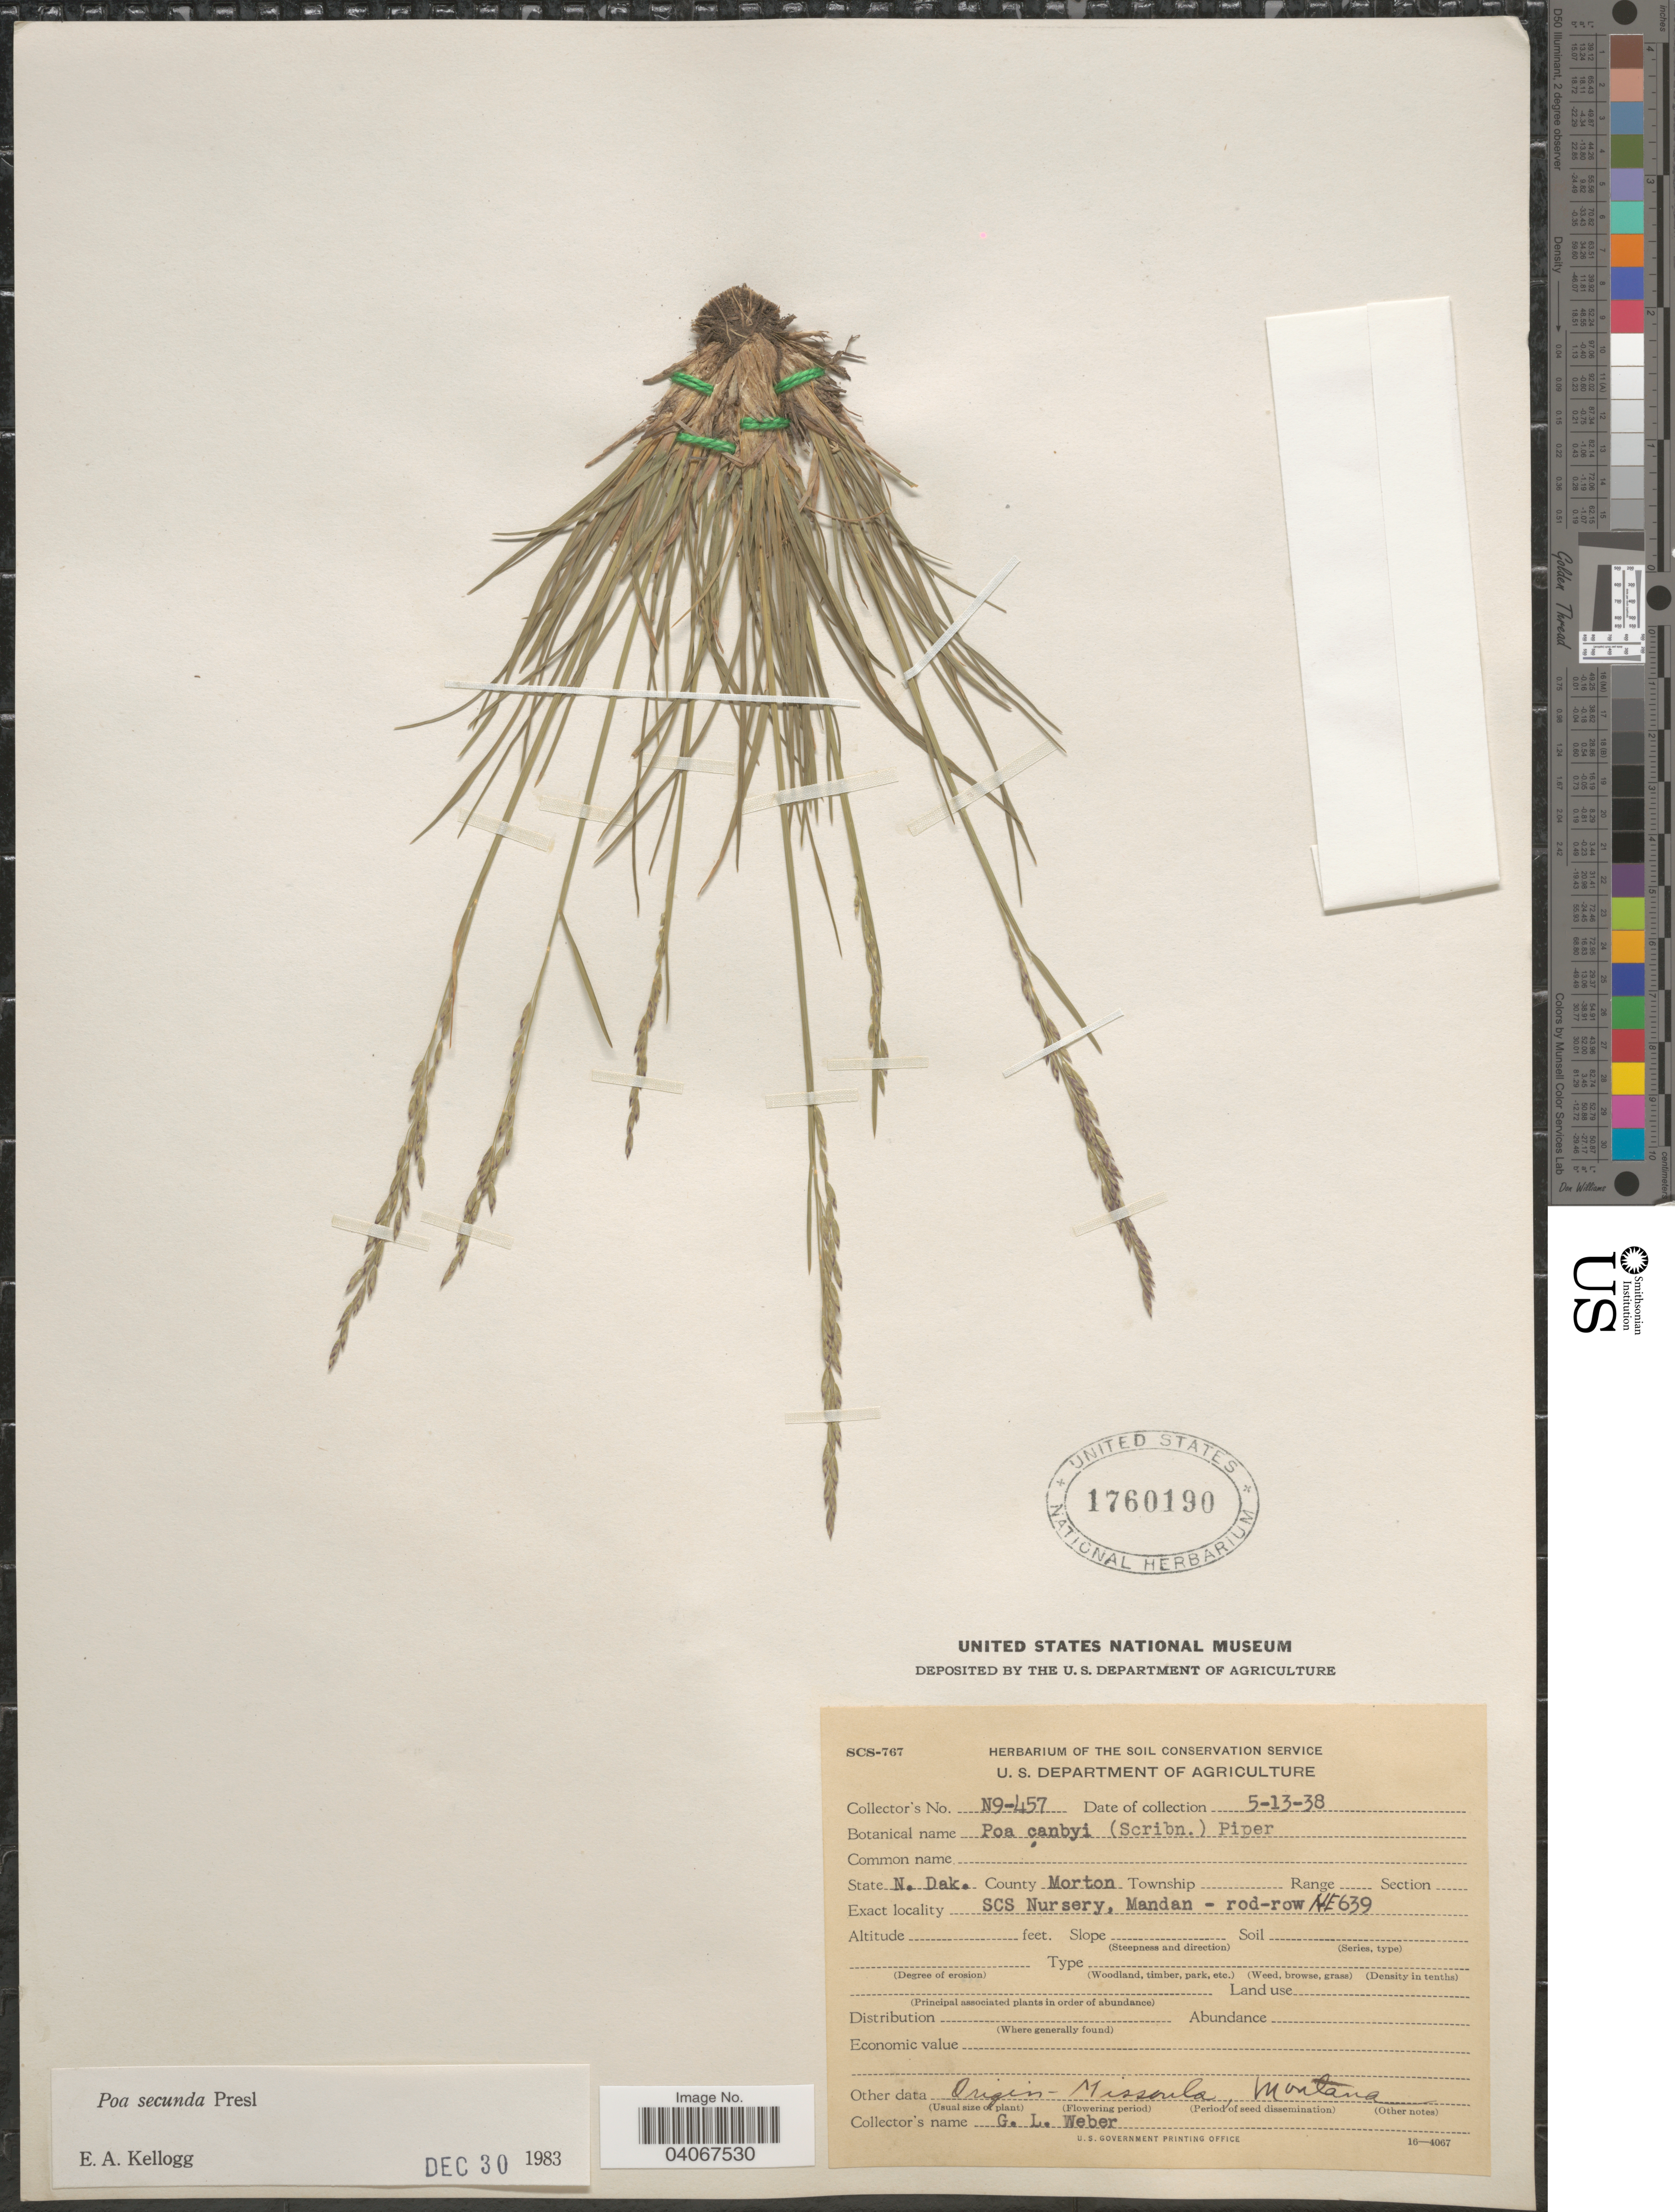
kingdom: Plantae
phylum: Tracheophyta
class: Liliopsida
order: Poales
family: Poaceae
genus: Poa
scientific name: Poa secunda subsp. secunda var. secunda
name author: J. Presl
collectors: G. Weber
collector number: N9-457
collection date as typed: Transcribed d/m/y: 13/5/38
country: United States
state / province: North Dakota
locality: County Morton. SCS Nursery, Mandan - rod-row NE 639.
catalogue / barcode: US 1760190